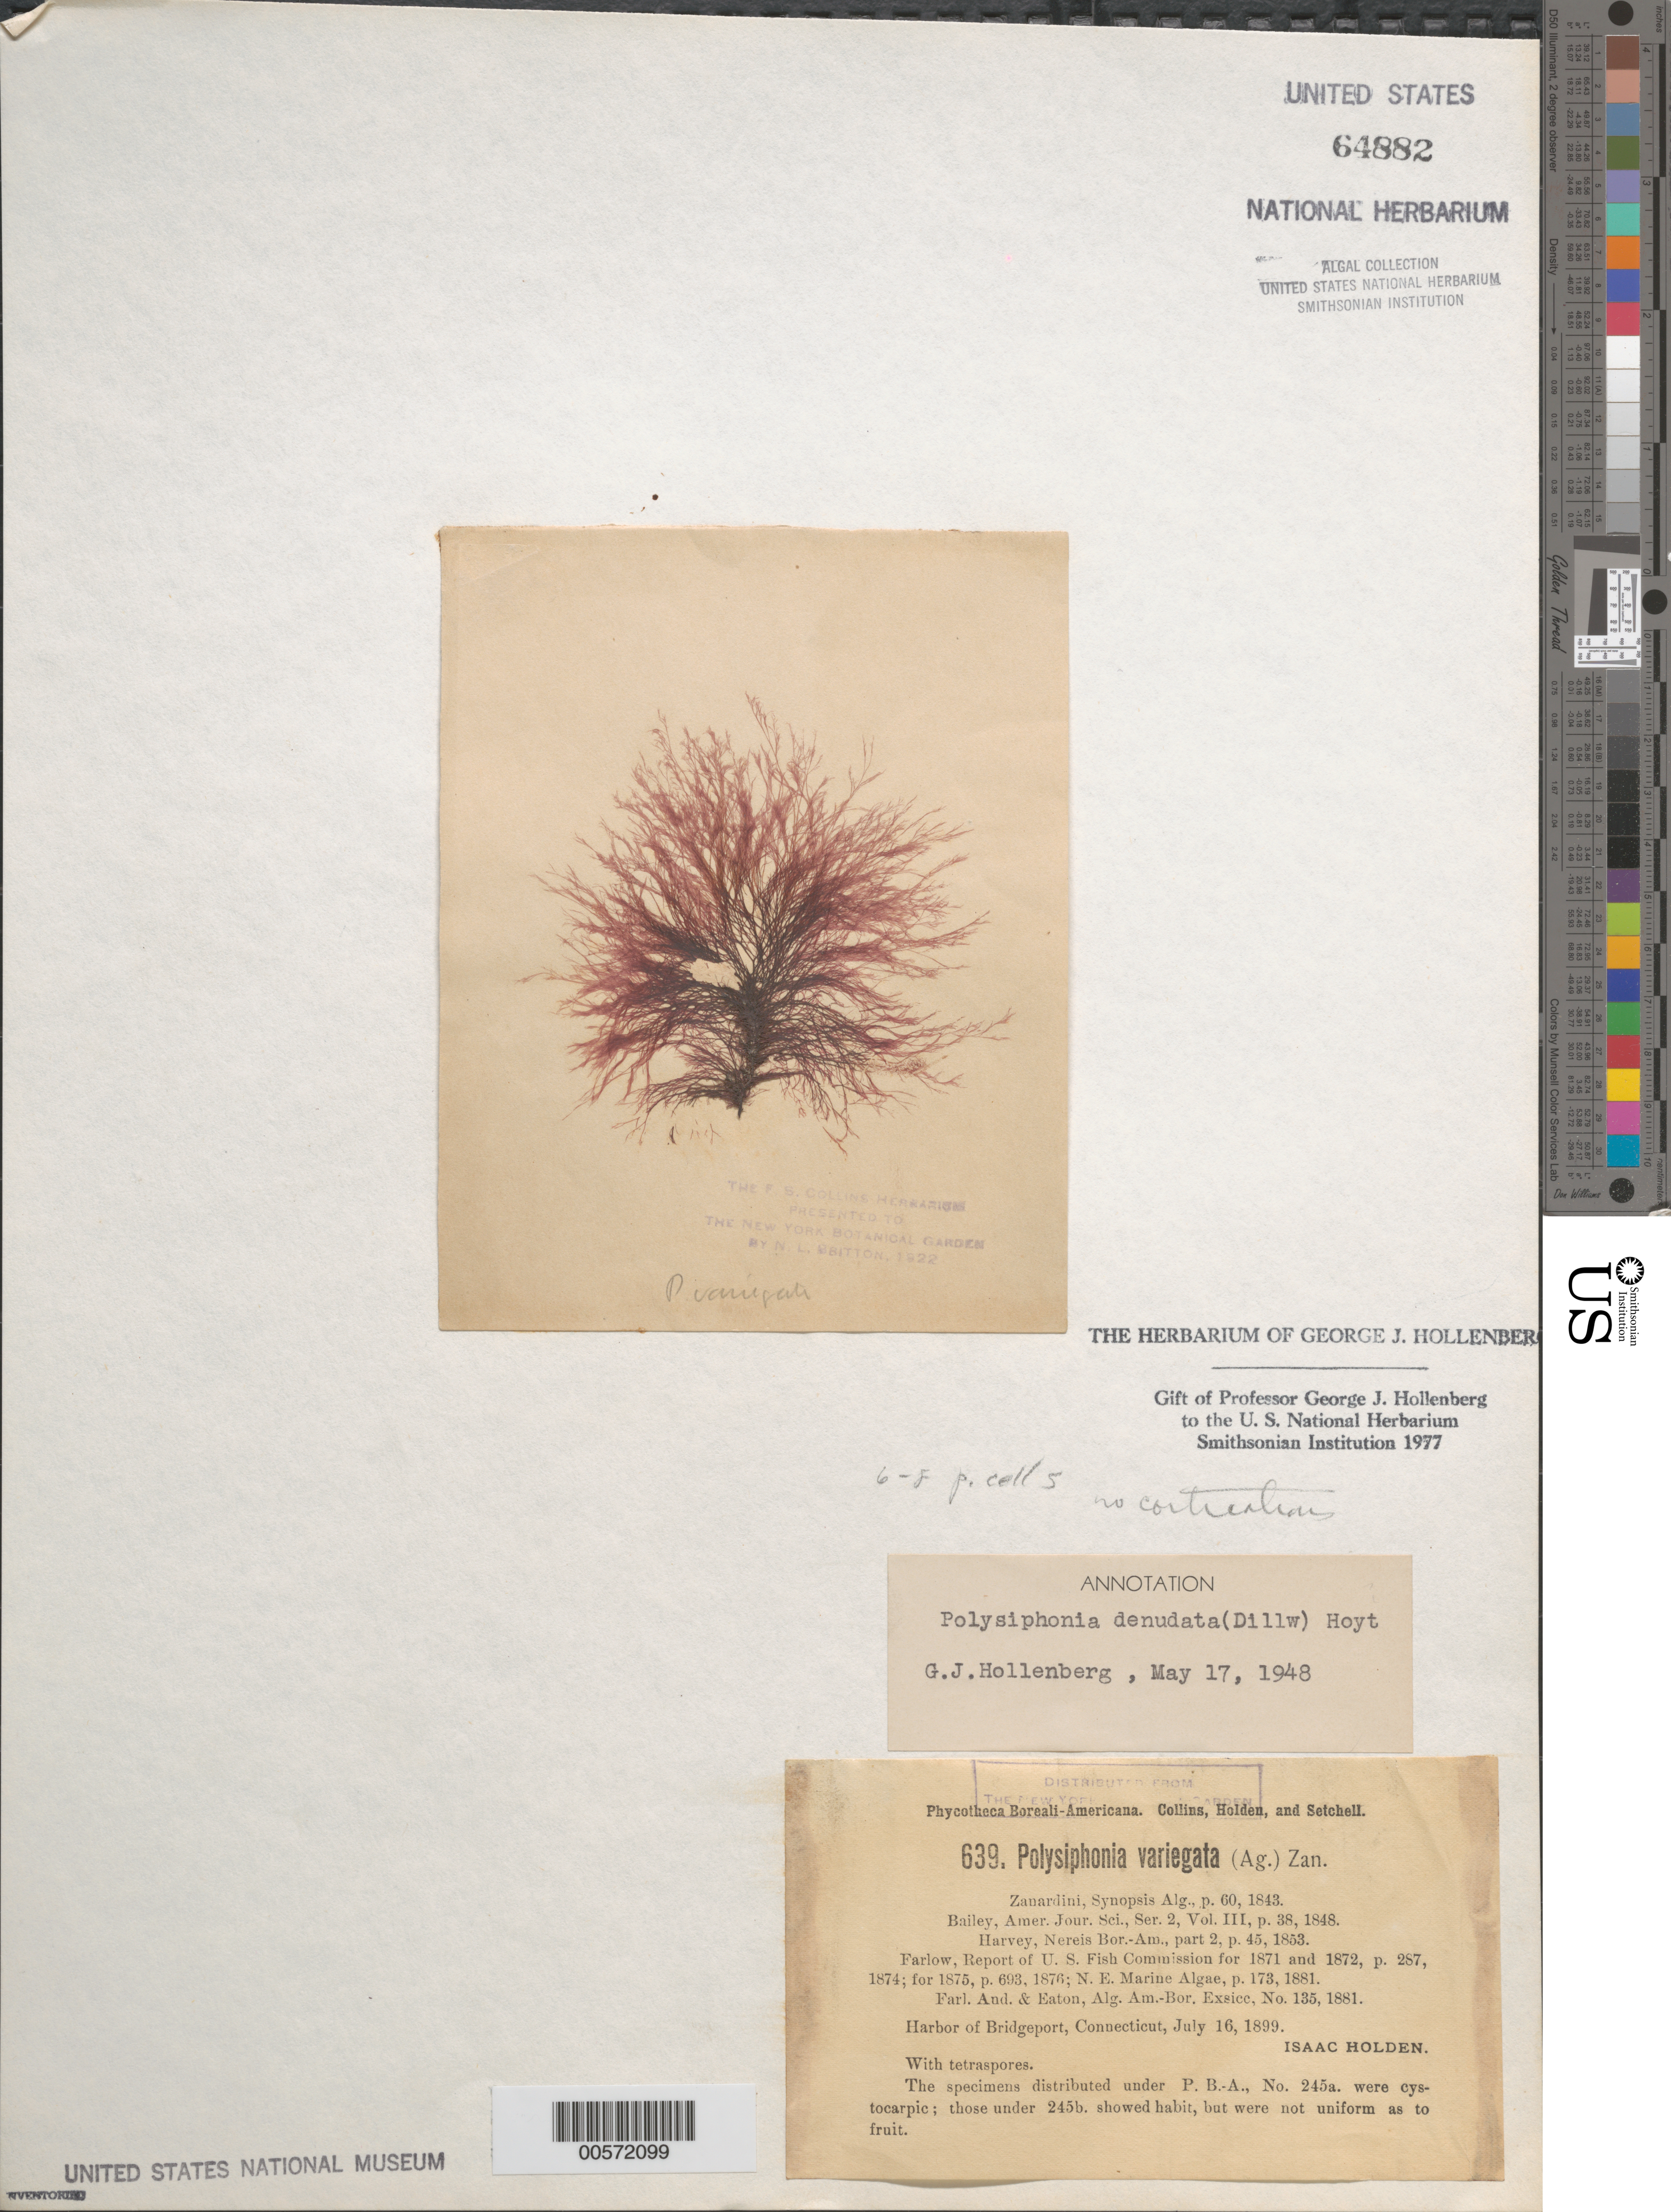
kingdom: Plantae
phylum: Rhodophyta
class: Florideophyceae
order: Ceramiales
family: Rhodomelaceae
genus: Carradoriella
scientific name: Carradoriella denudata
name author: (Dillwyn) Savoie & G.W. Saunders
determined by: Algae name updating Project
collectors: I. Holden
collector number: PB-A 639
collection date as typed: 16 Jul 1899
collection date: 1899-07-16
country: United States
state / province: Connecticut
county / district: Fairfield County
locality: Bridgeport Harbor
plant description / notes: Collins, Holden & Setchell, Phycotheca Boreali-Americana, as Polysiphonia variegata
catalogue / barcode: US 64882